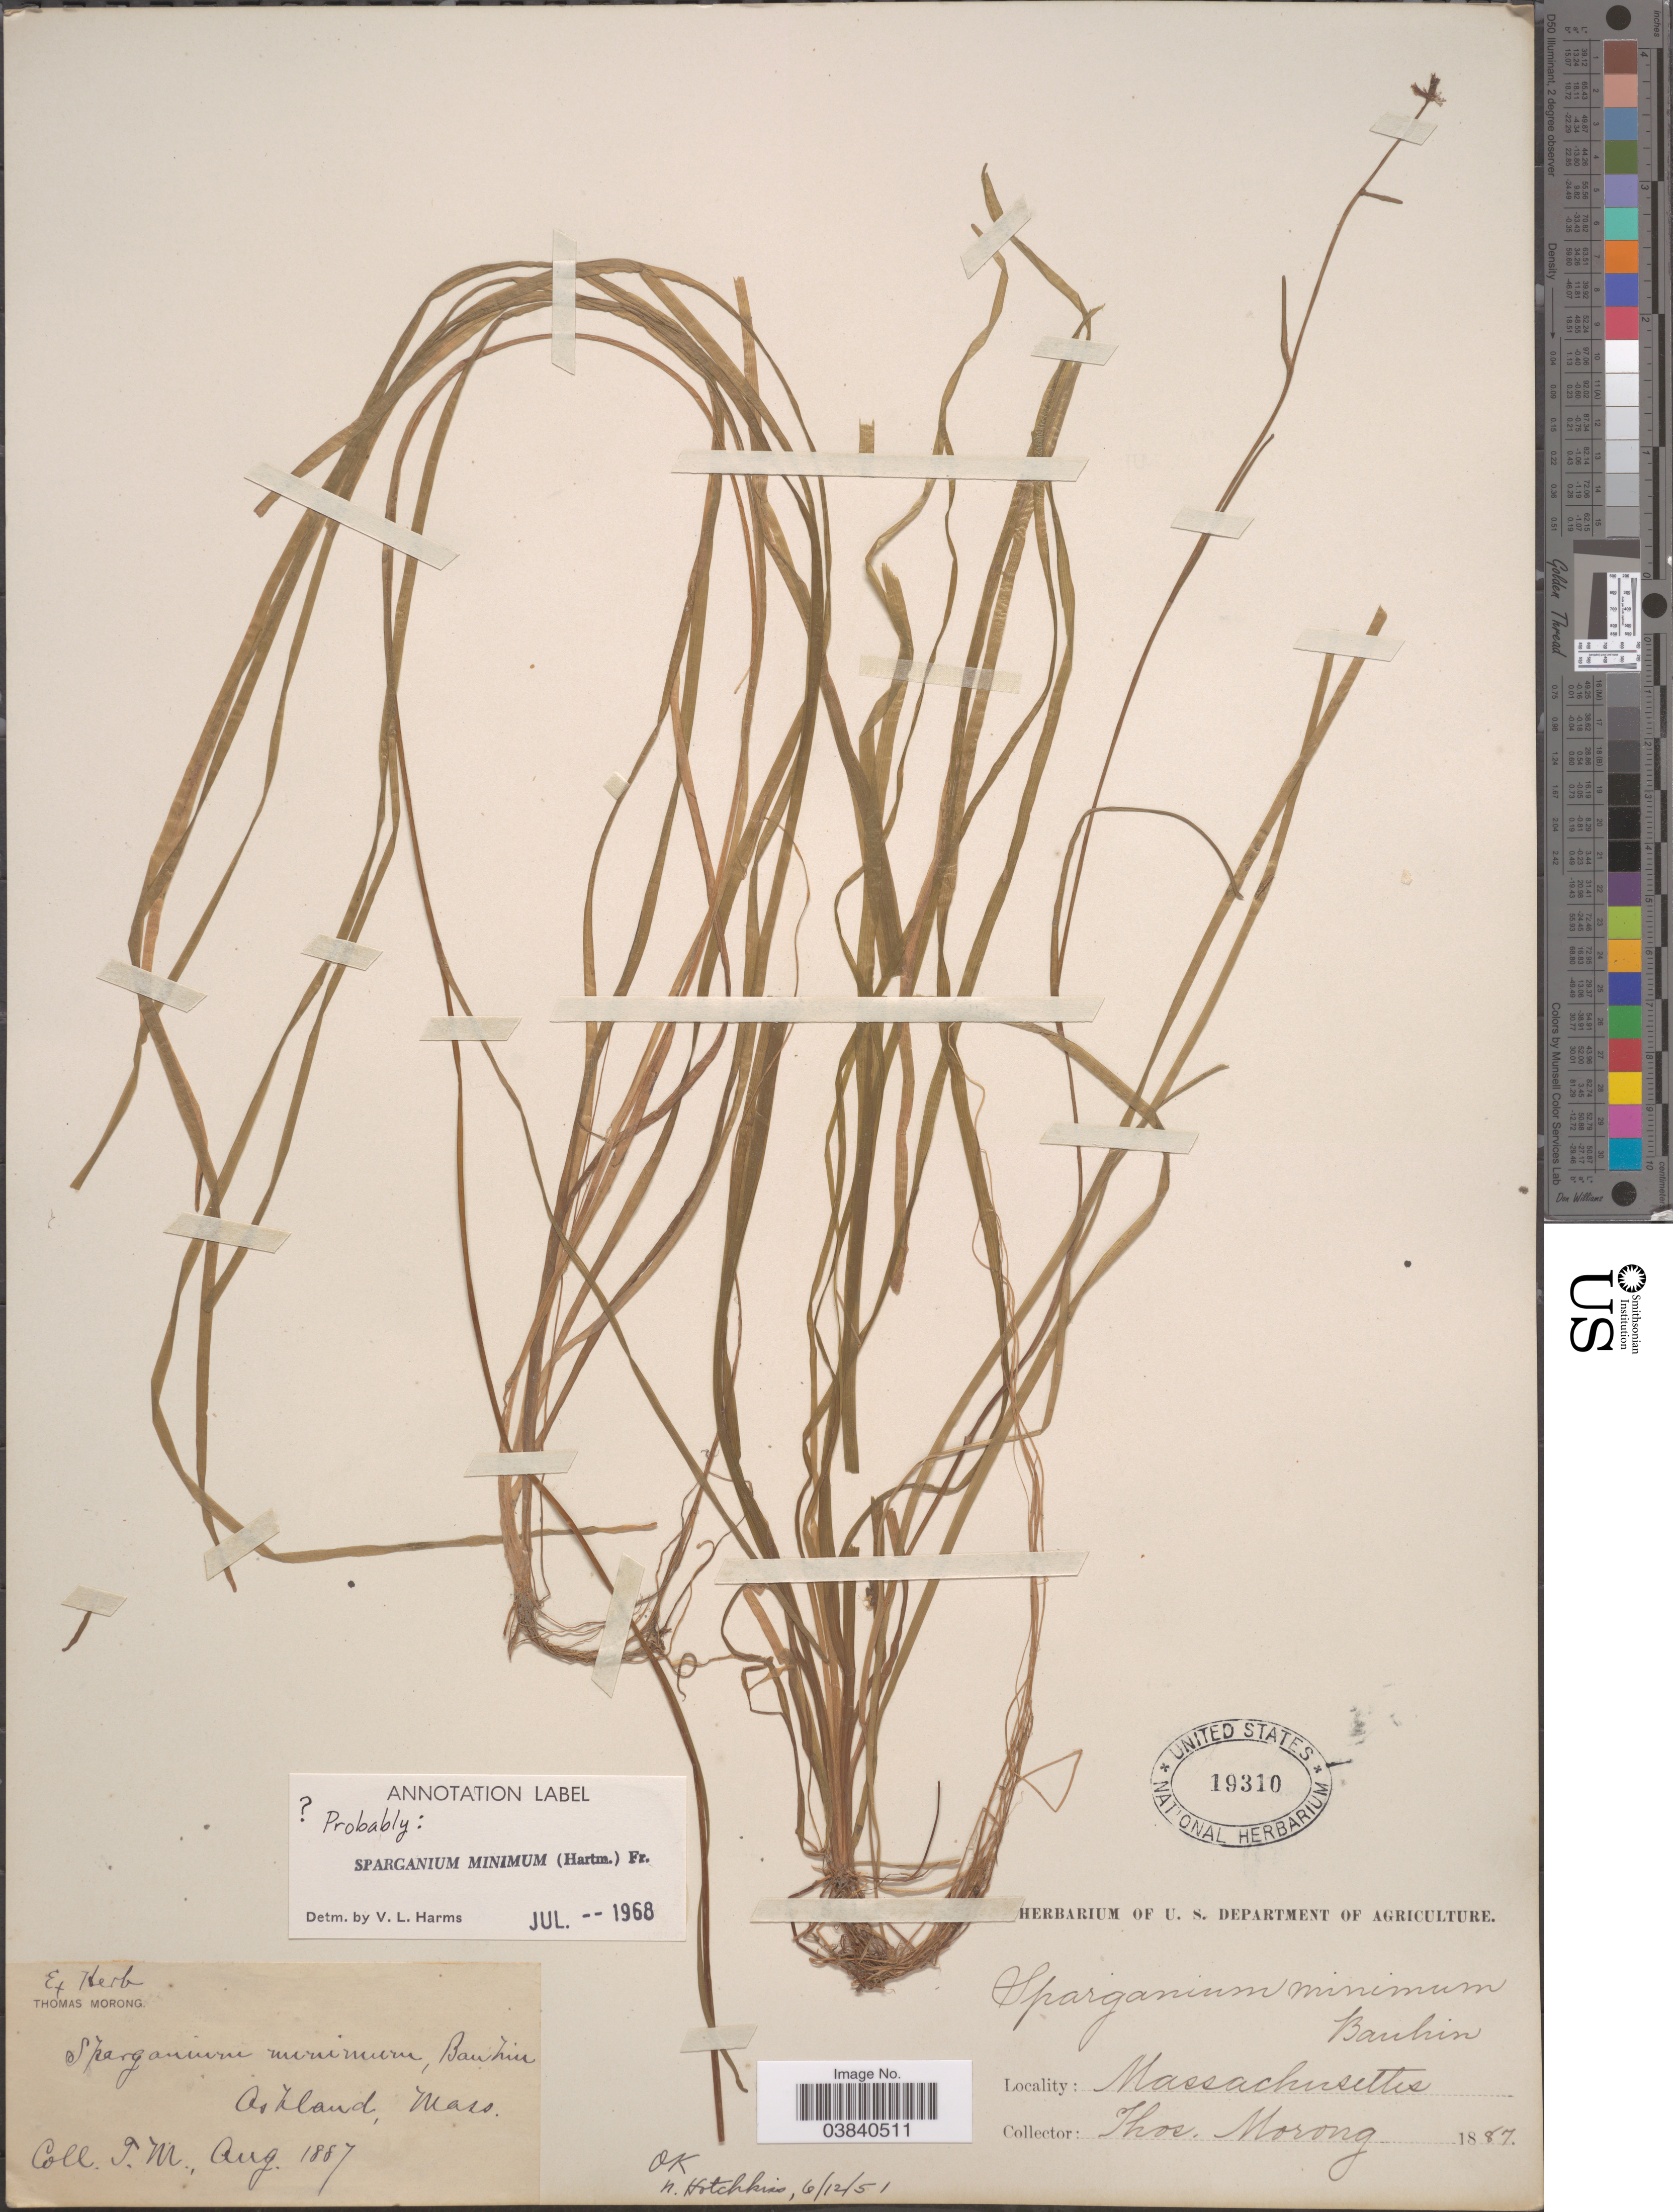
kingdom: Plantae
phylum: Tracheophyta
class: Liliopsida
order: Poales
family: Typhaceae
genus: Sparganium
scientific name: Sparganium minimum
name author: Wallr.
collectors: ex herb. T. Morong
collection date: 1887-08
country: United States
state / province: Massachusetts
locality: Ashland.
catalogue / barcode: US 19310